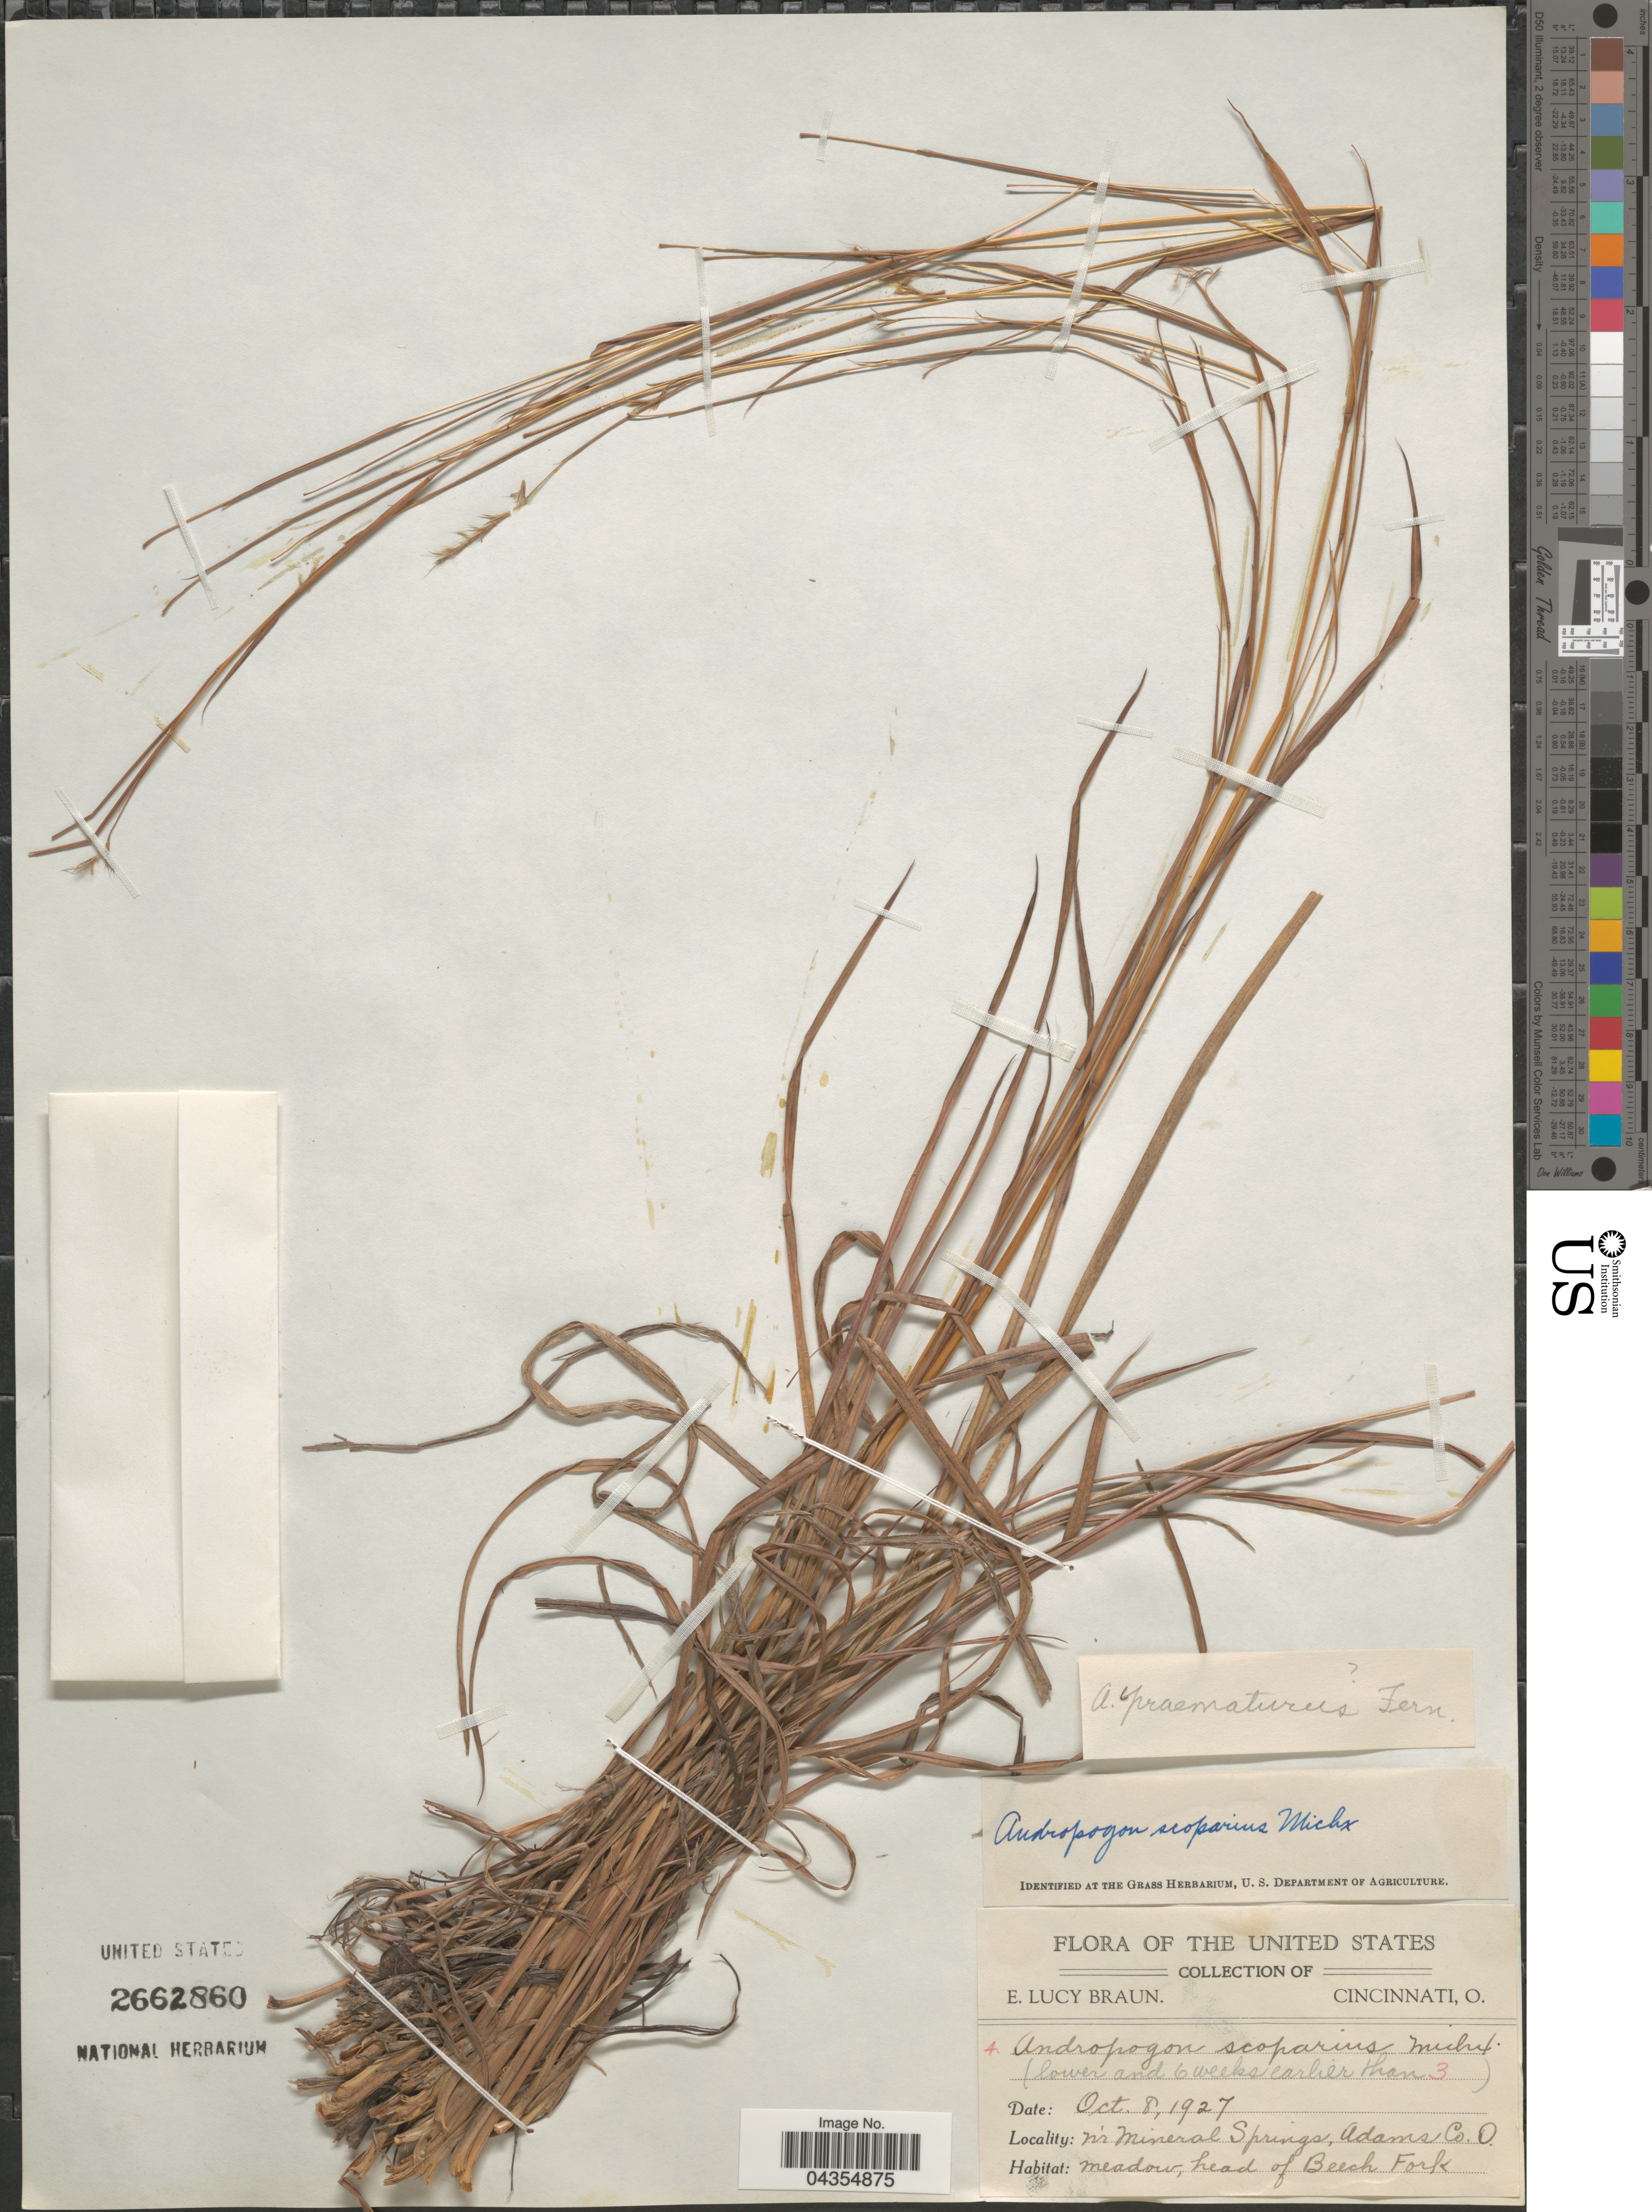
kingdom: Plantae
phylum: Tracheophyta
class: Liliopsida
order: Poales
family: Poaceae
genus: Schizachyrium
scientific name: Schizachyrium sanguineum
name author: (Retz.) Alston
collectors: E. L. Braun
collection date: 1927-10-08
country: United States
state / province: Ohio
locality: N'r Mineral Springs, Adams Co. Meadow, head of Beech Fork.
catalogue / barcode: US 2662860